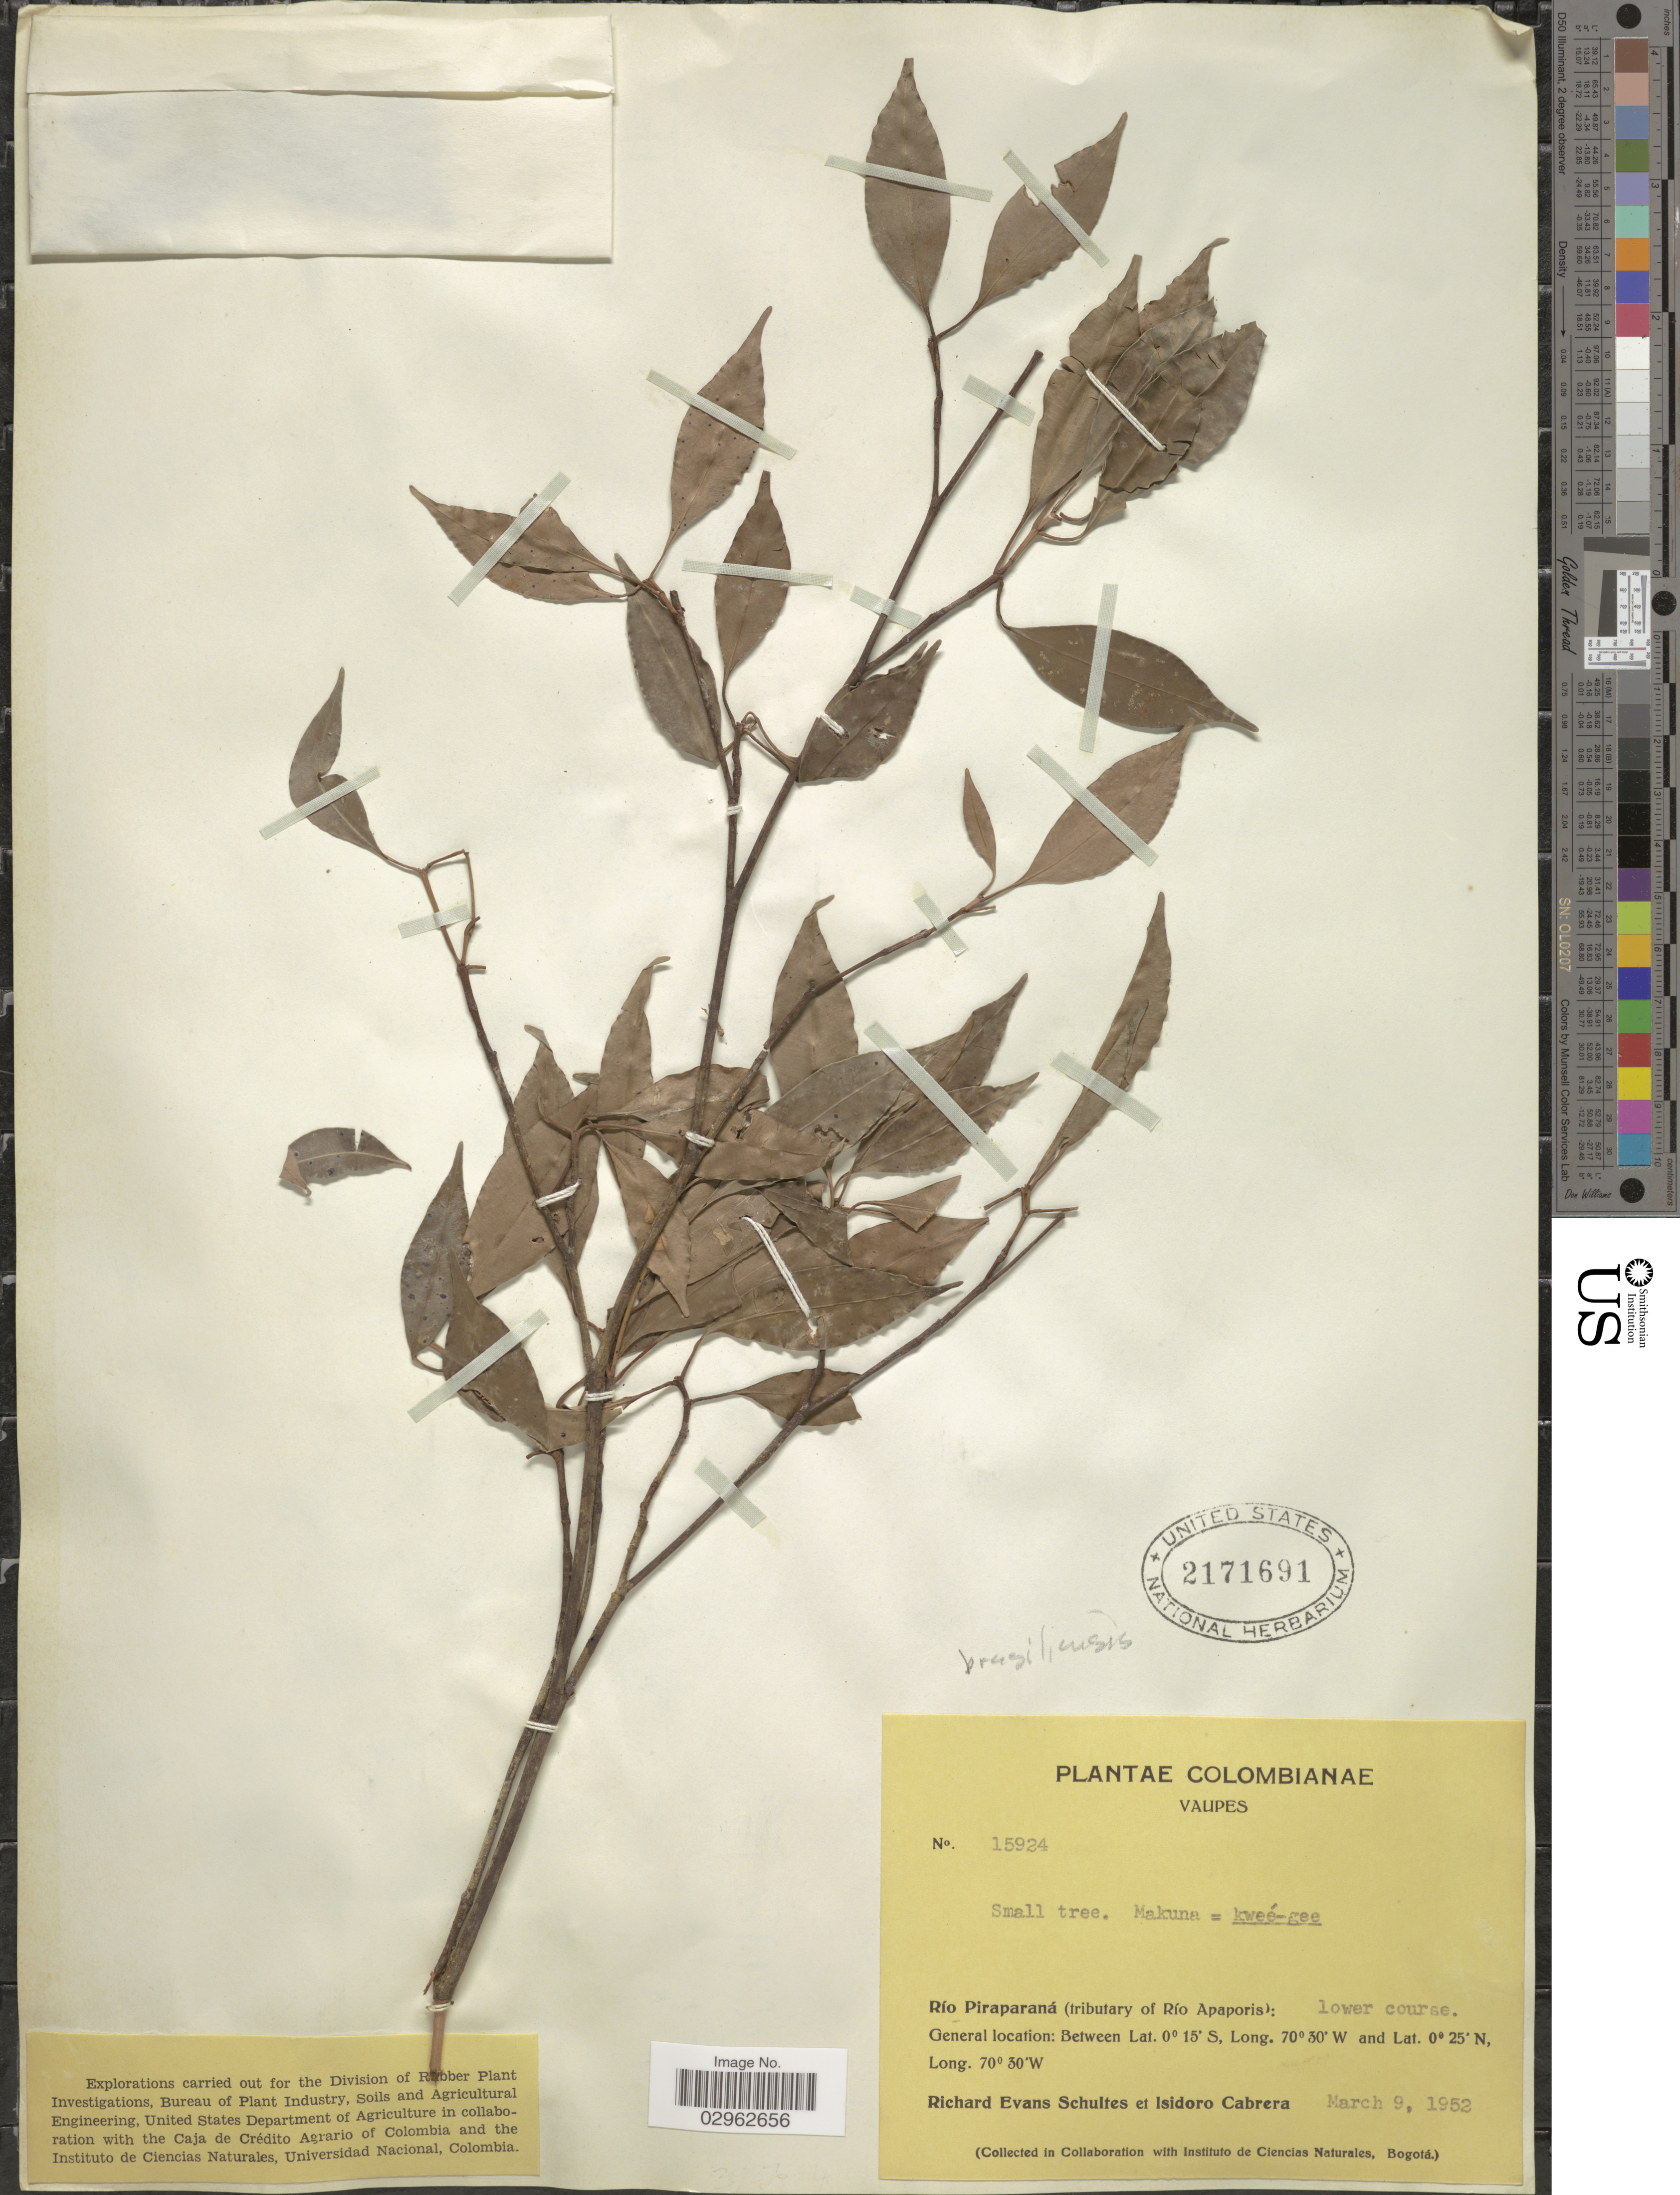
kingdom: Plantae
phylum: Tracheophyta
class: Magnoliopsida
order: Malpighiales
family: Clusiaceae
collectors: R. E. Schultes & I. Cabrera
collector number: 15924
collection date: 1952-03-09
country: Colombia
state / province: Vaupés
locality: Río Piraparaná tributary of Río Apaporis): lower course.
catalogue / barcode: US 2171691